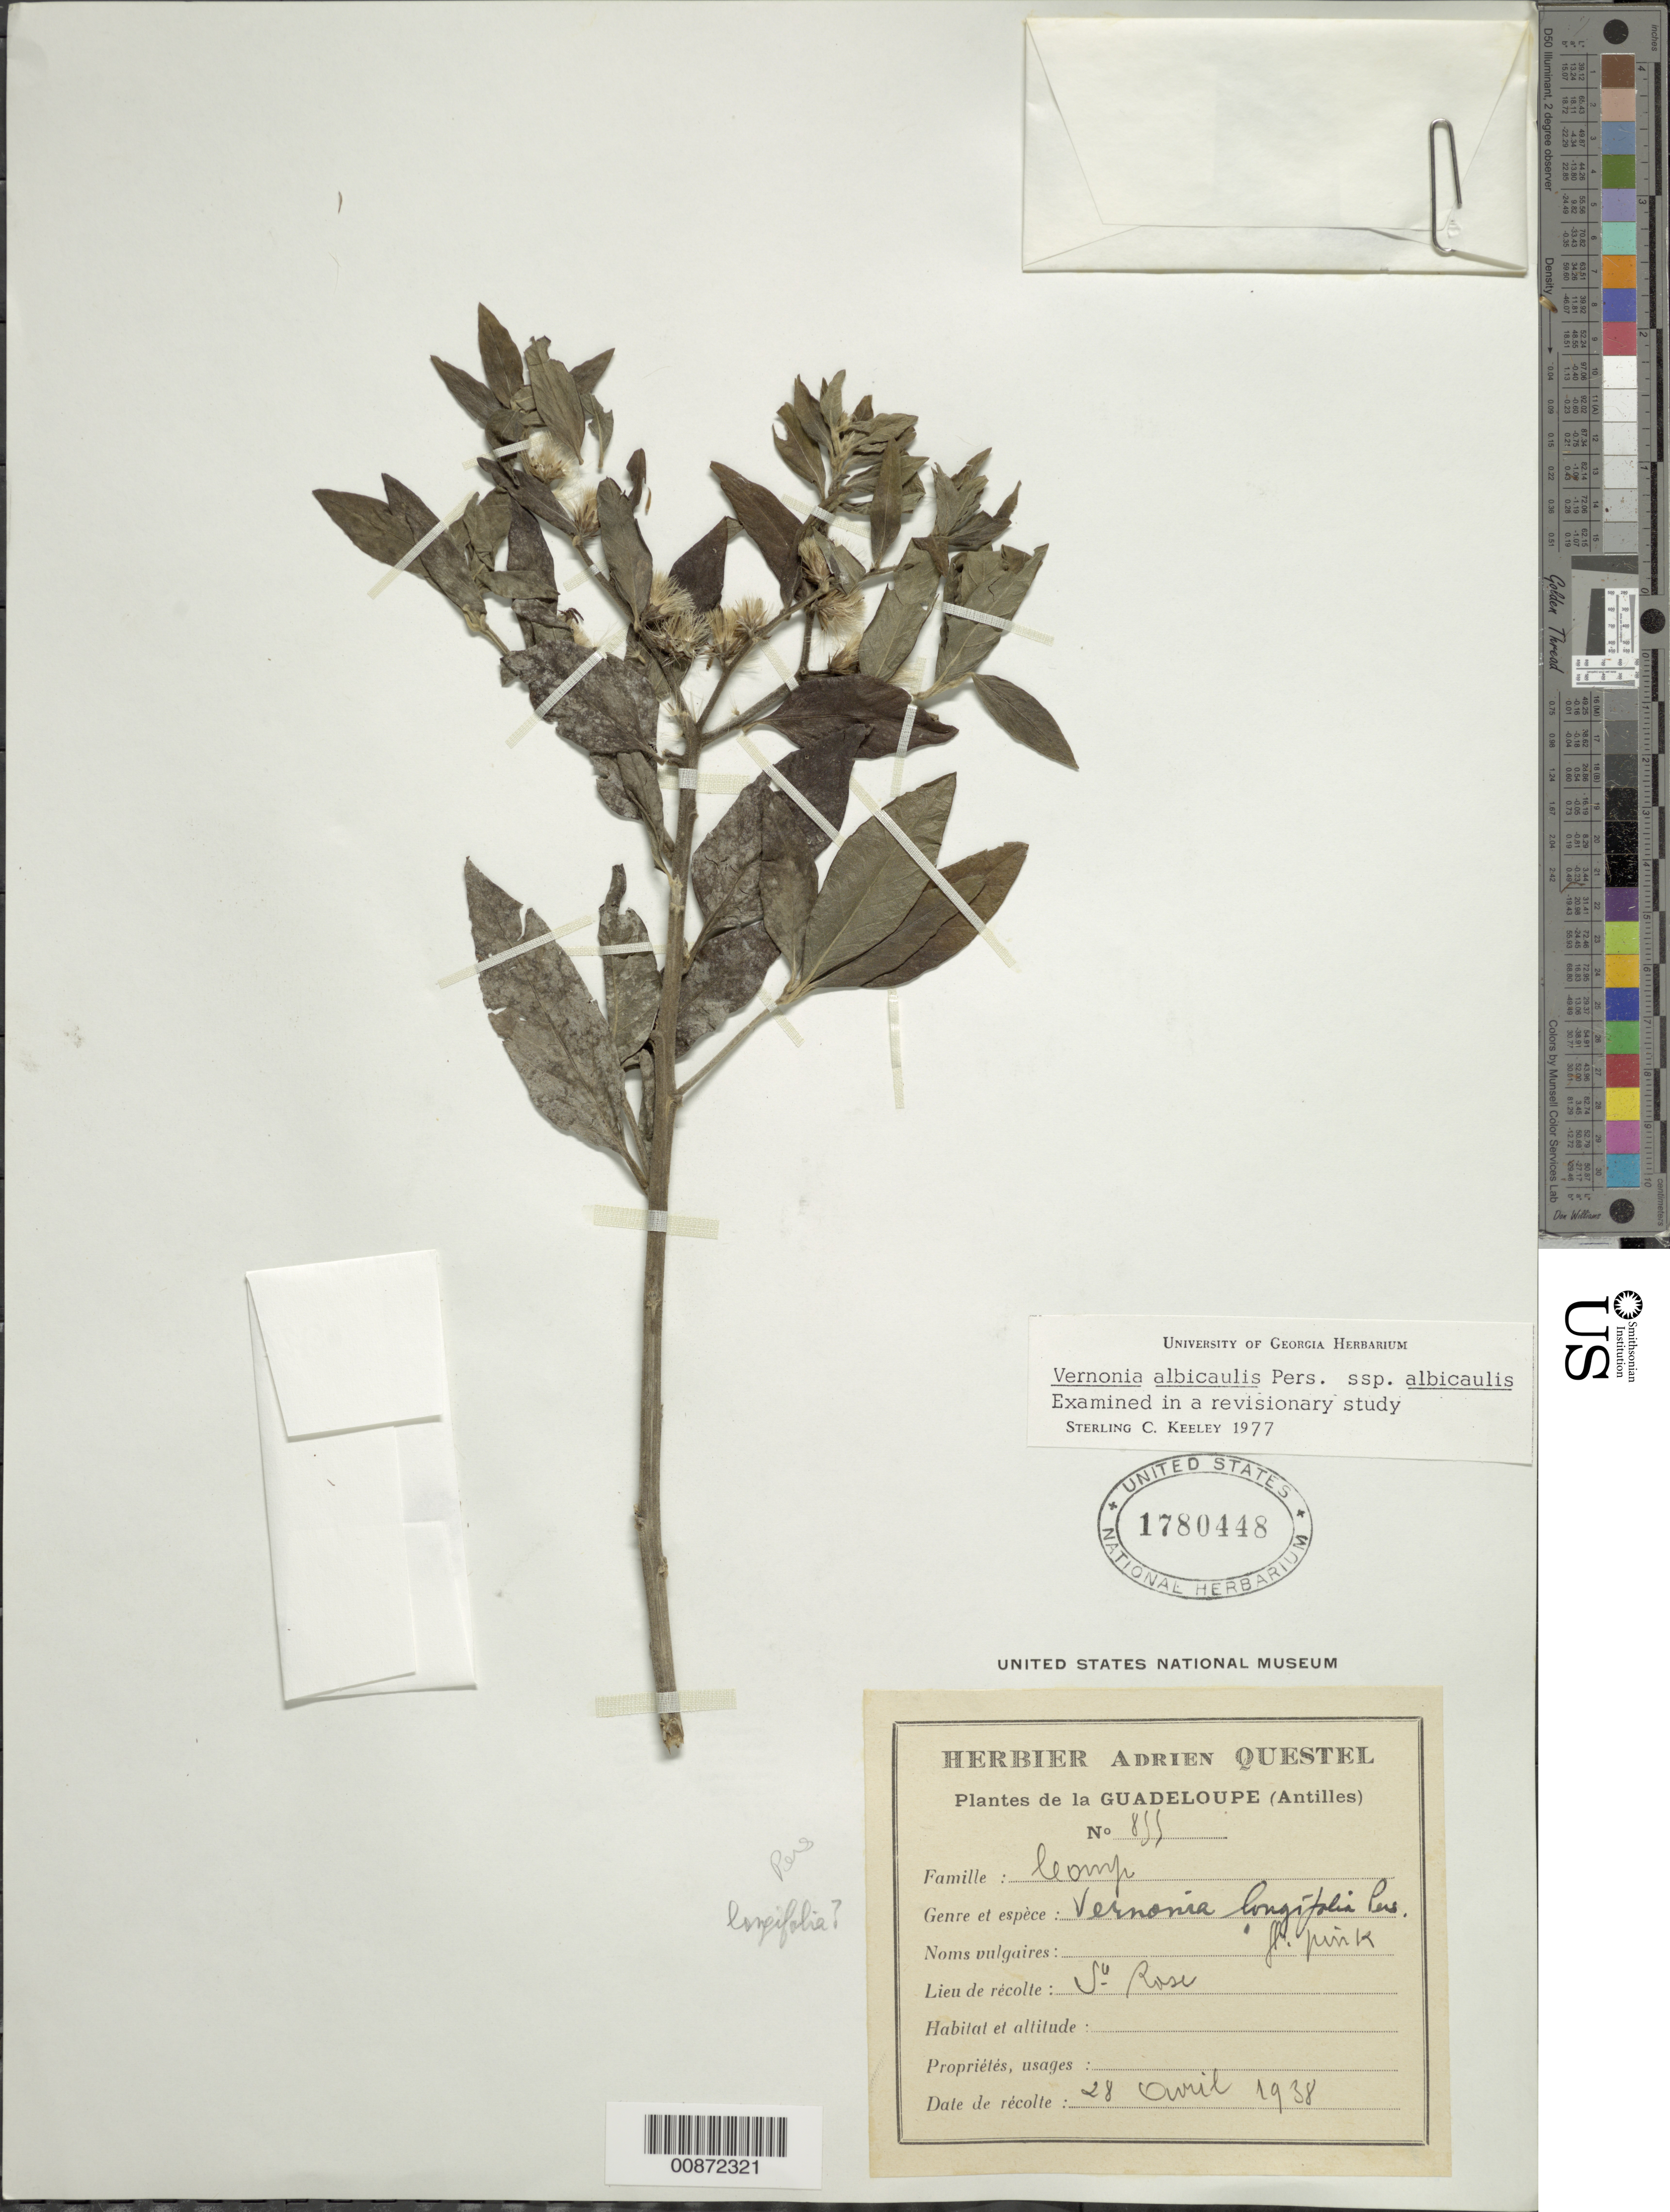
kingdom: Plantae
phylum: Tracheophyta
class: Magnoliopsida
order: Asterales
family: Asteraceae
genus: Lepidaploa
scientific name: Lepidaploa glabra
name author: (Willd.) H. Rob.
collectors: A. Questel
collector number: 855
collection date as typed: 28 Apr 1938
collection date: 1938-04-28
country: Guadeloupe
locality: Ste. Rose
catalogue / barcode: US 1780448